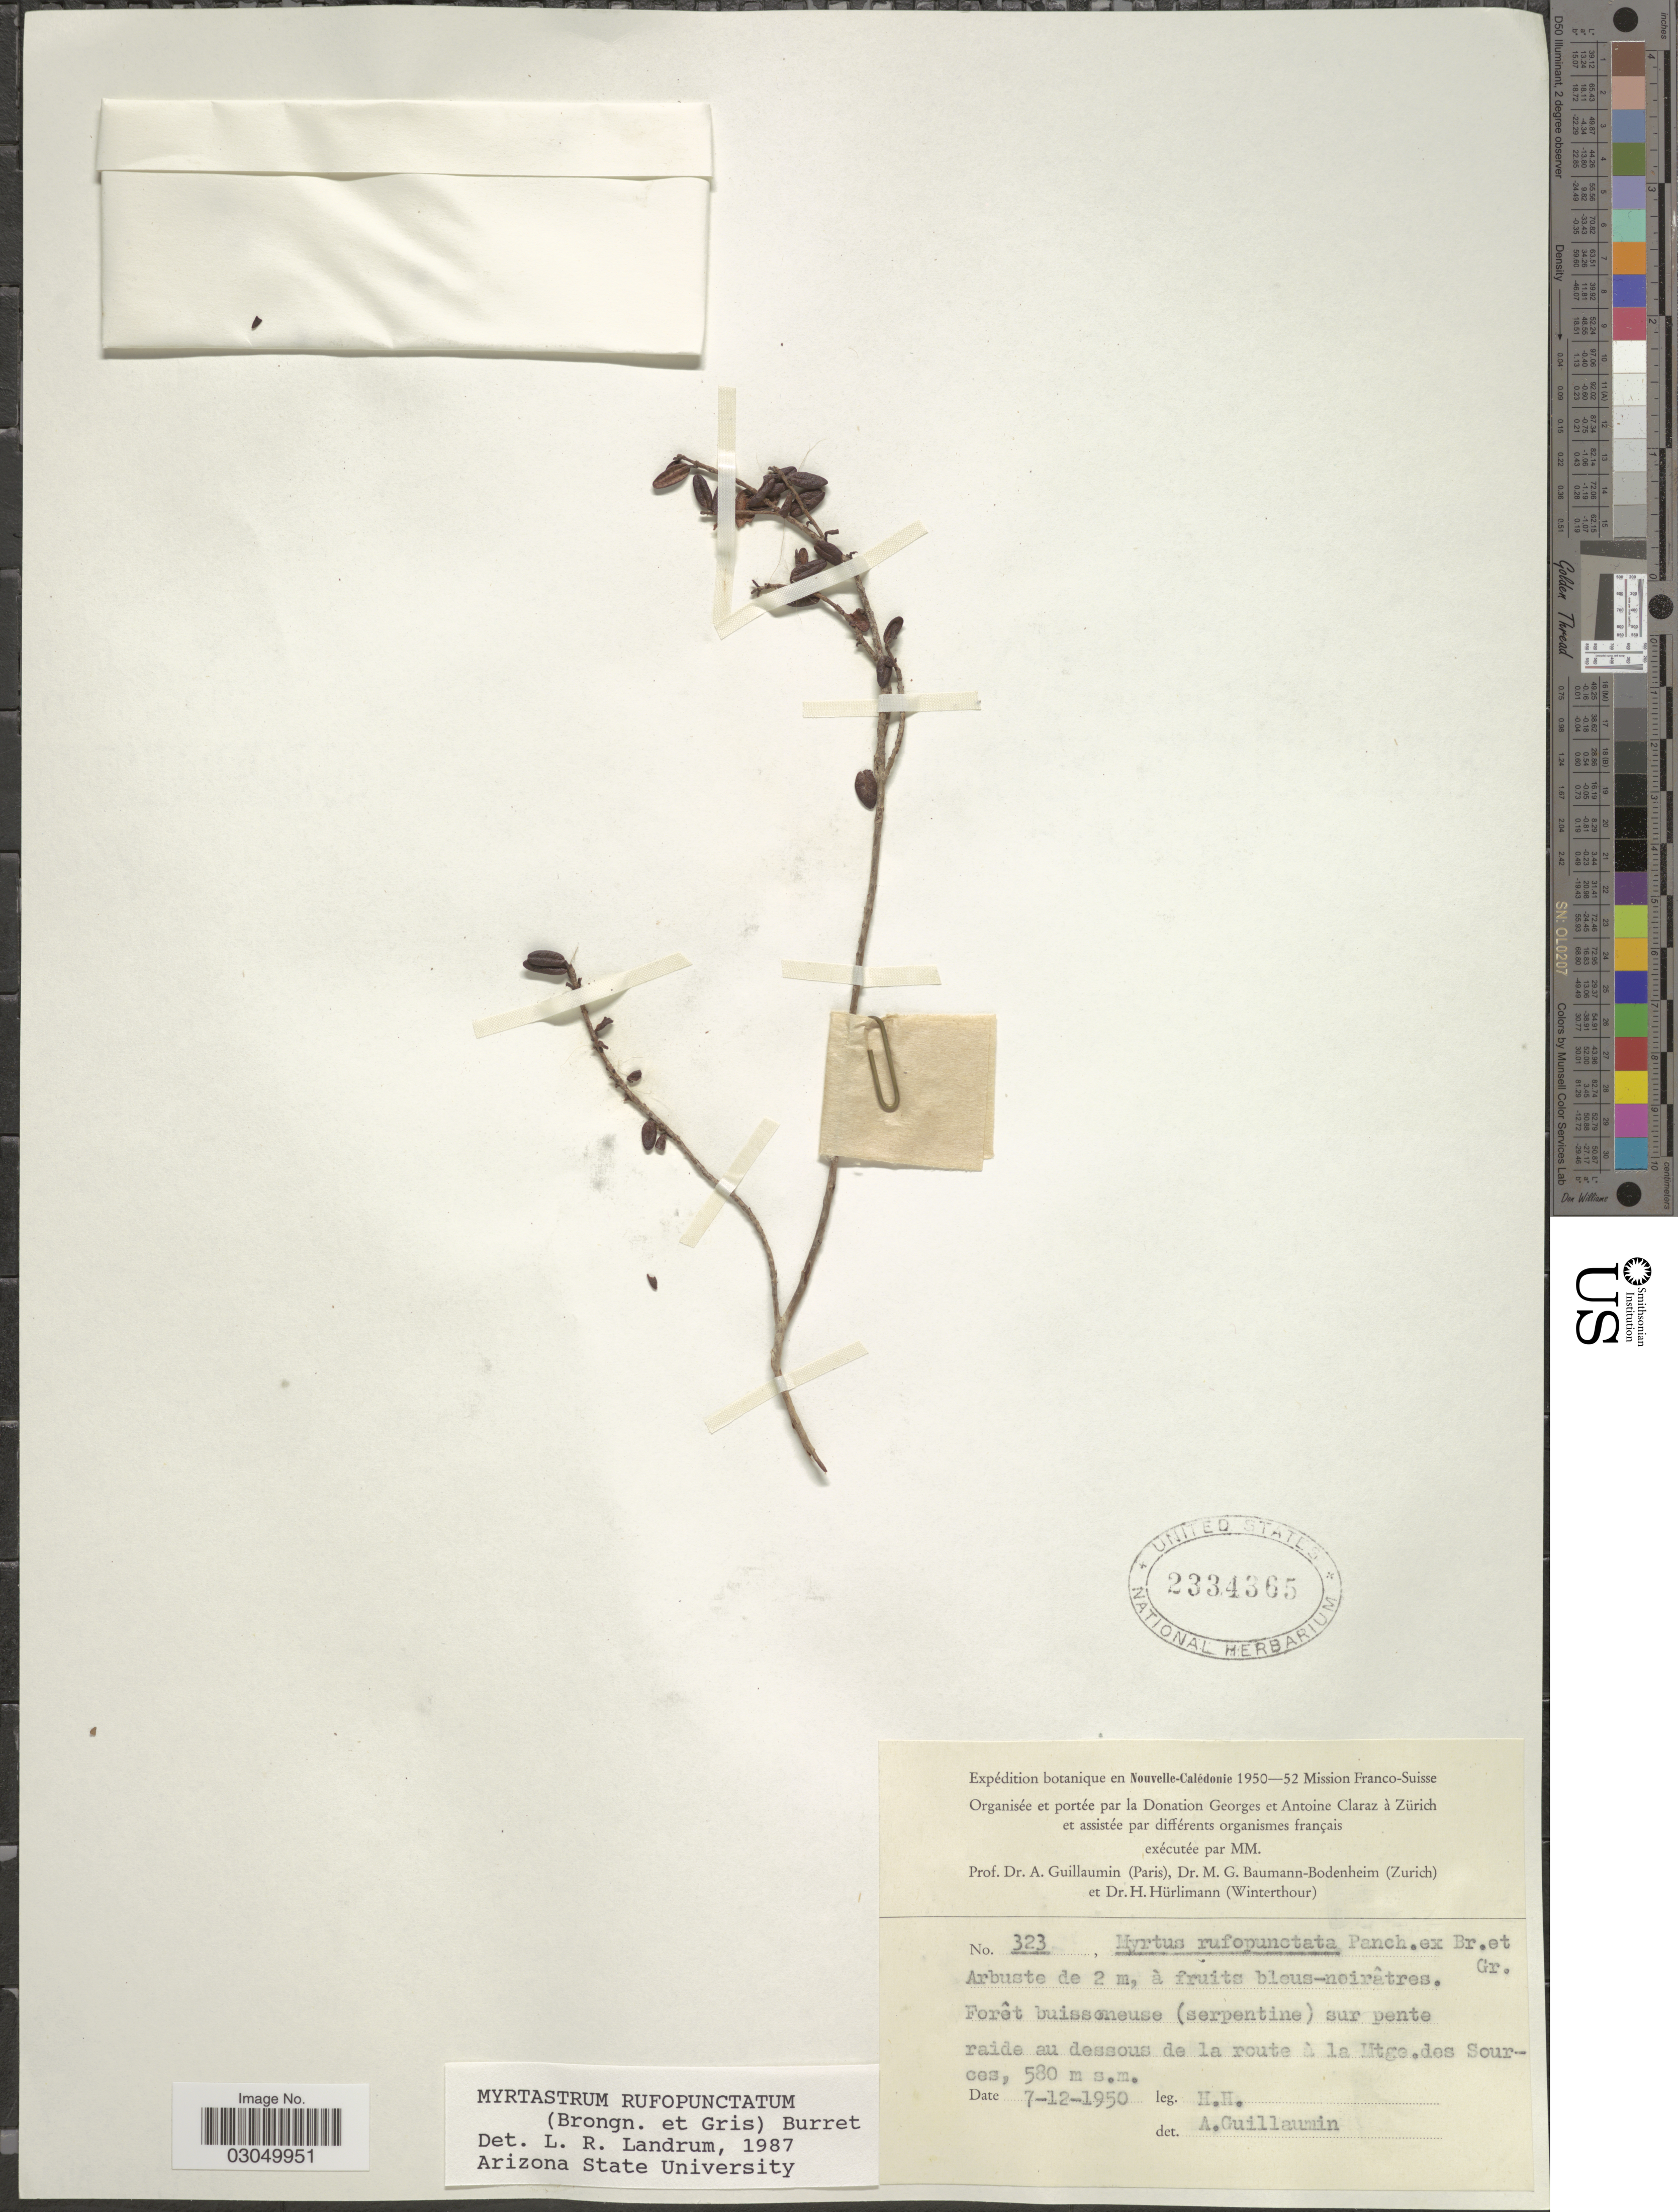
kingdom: Plantae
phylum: Tracheophyta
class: Magnoliopsida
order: Myrtales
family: Myrtaceae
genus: Myrtastrum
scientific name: Myrtastrum rufopunctatum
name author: (Pancher ex Brongn. & Gris) Burret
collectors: H. Hürlimann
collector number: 323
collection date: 1950-12-07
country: New Caledonia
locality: En Nouvelle-Calédonie. Forêt buissoneuse (serpentine) sur pente raide au dessous de la route à la Mtge. des Sources.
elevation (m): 580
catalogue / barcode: US 2334365